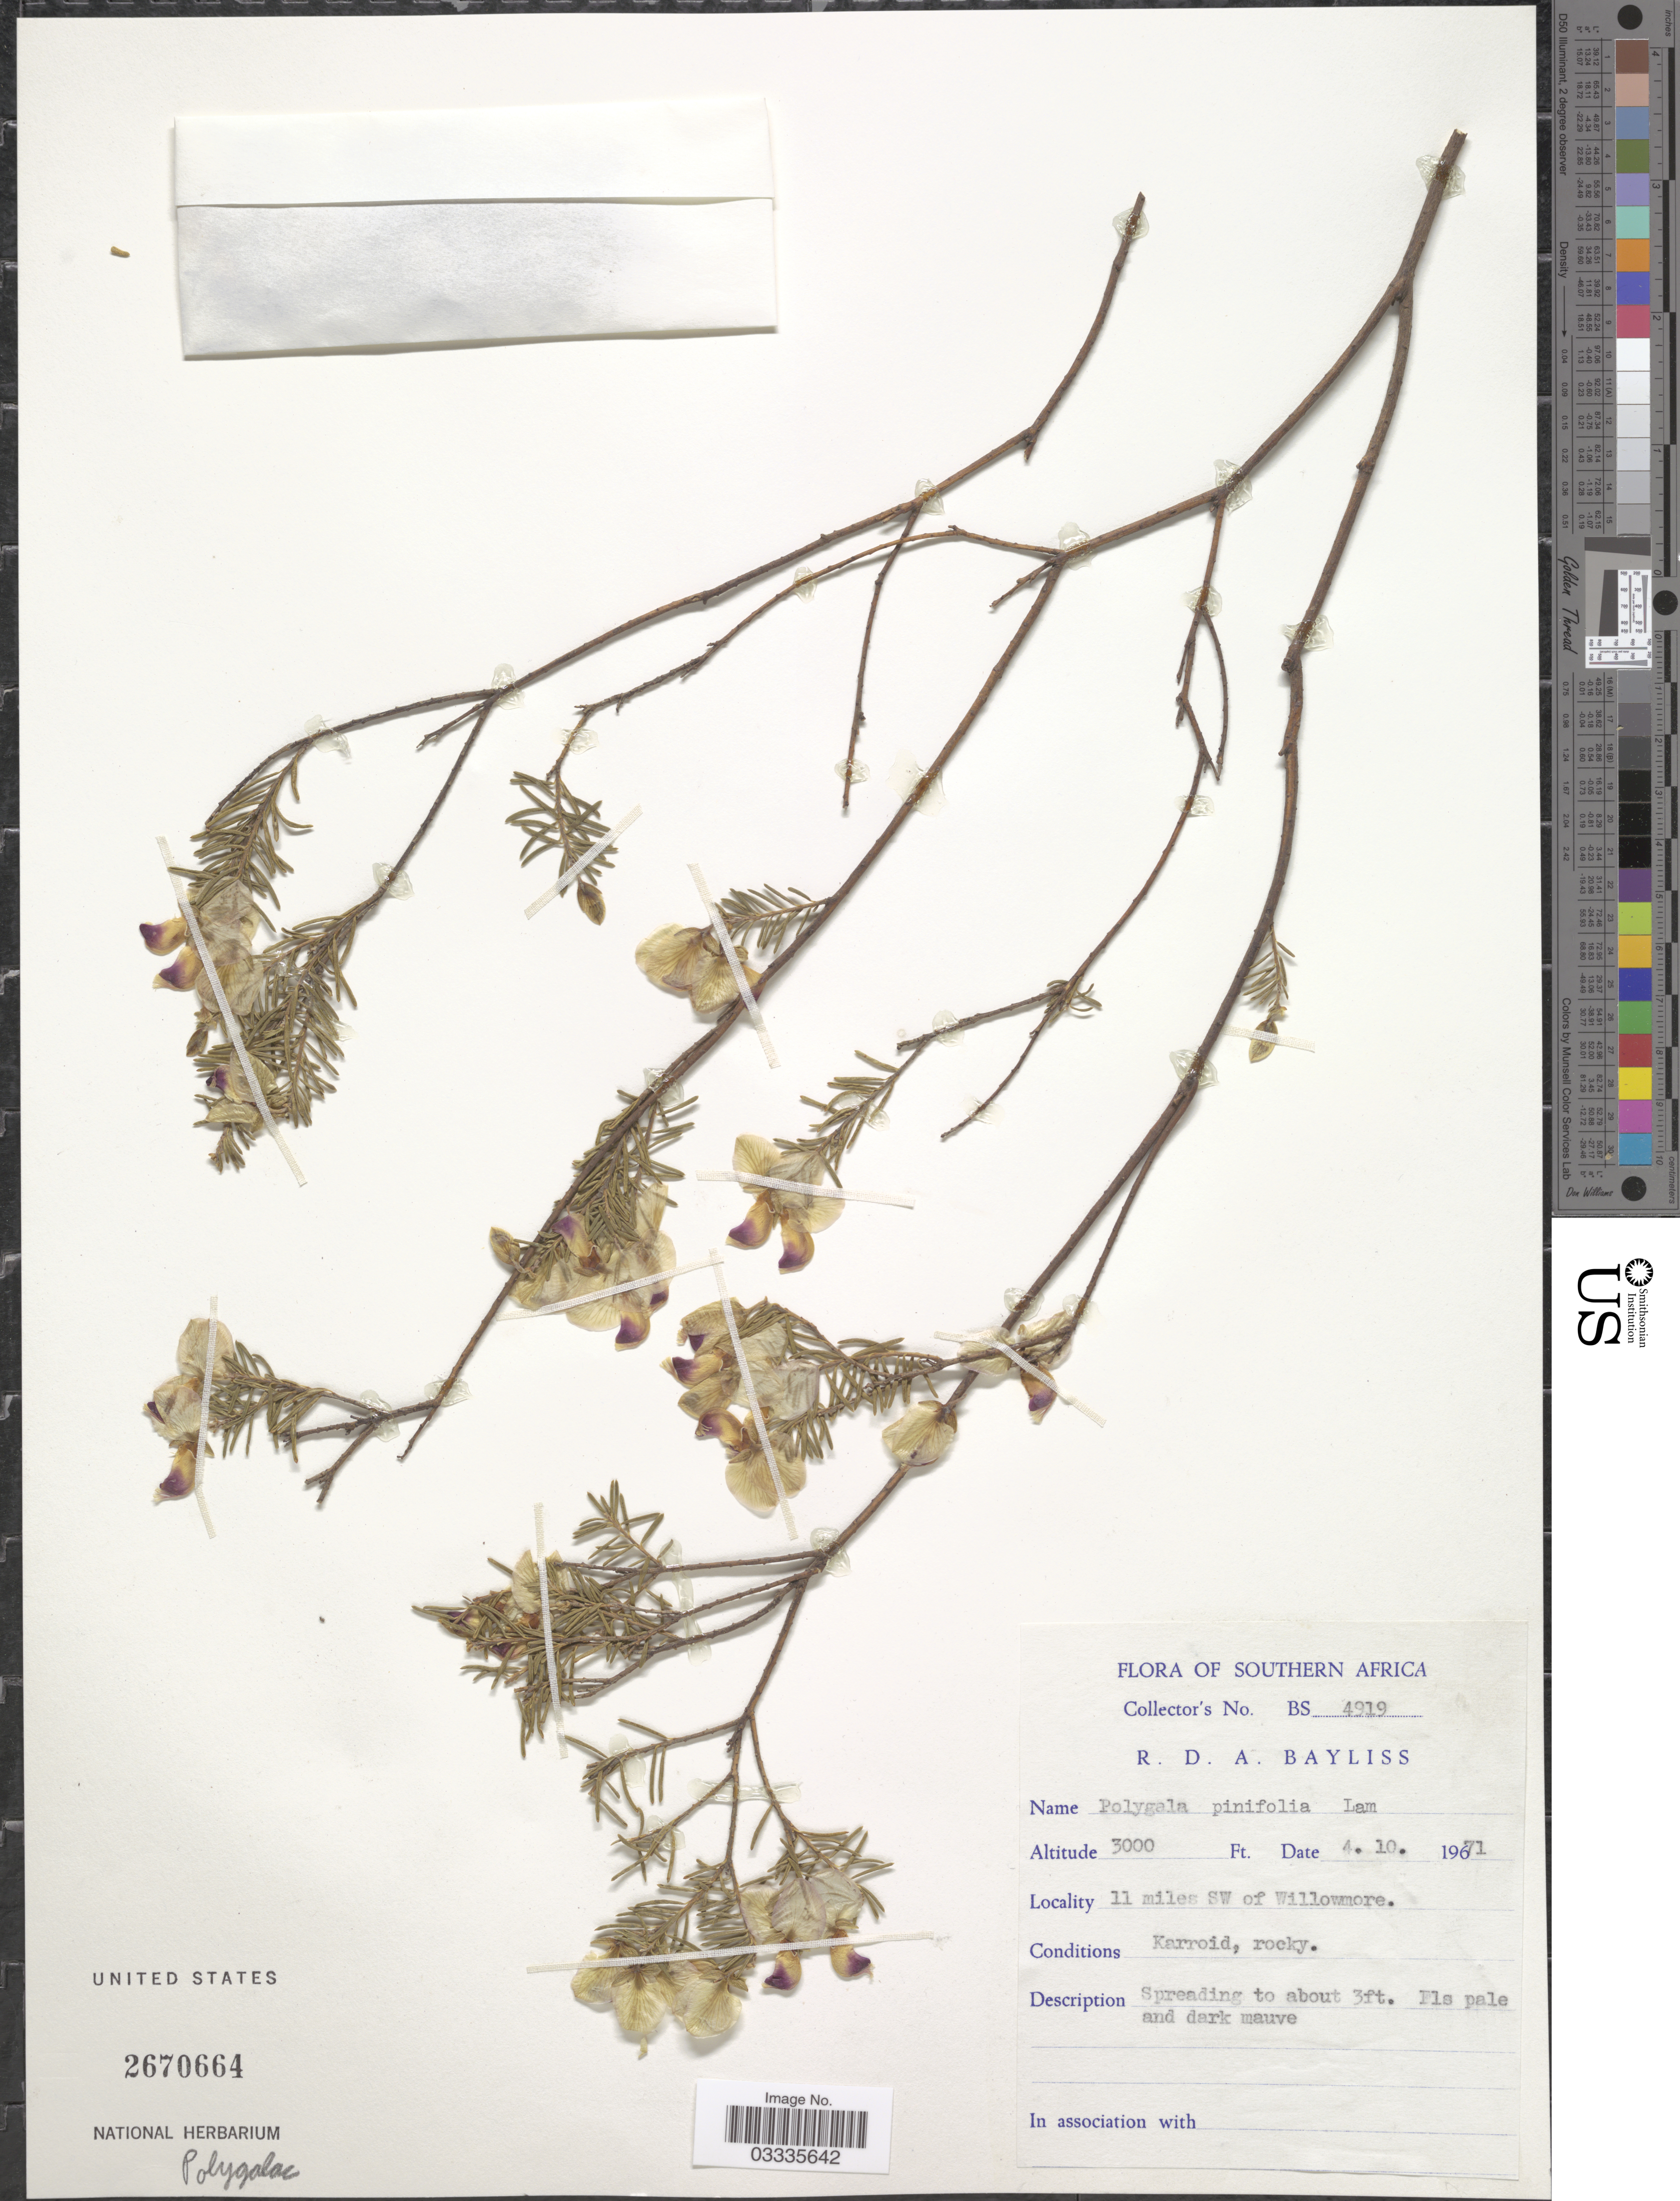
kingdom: Plantae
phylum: Tracheophyta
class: Magnoliopsida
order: Fabales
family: Polygalaceae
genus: Polygala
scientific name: Polygala pinifolia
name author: Poir.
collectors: R. Bayliss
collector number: BS 4919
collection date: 1971-10-04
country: South Africa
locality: Southern Africa. 11 miles SW of Willowmore.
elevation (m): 914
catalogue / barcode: US 2670664